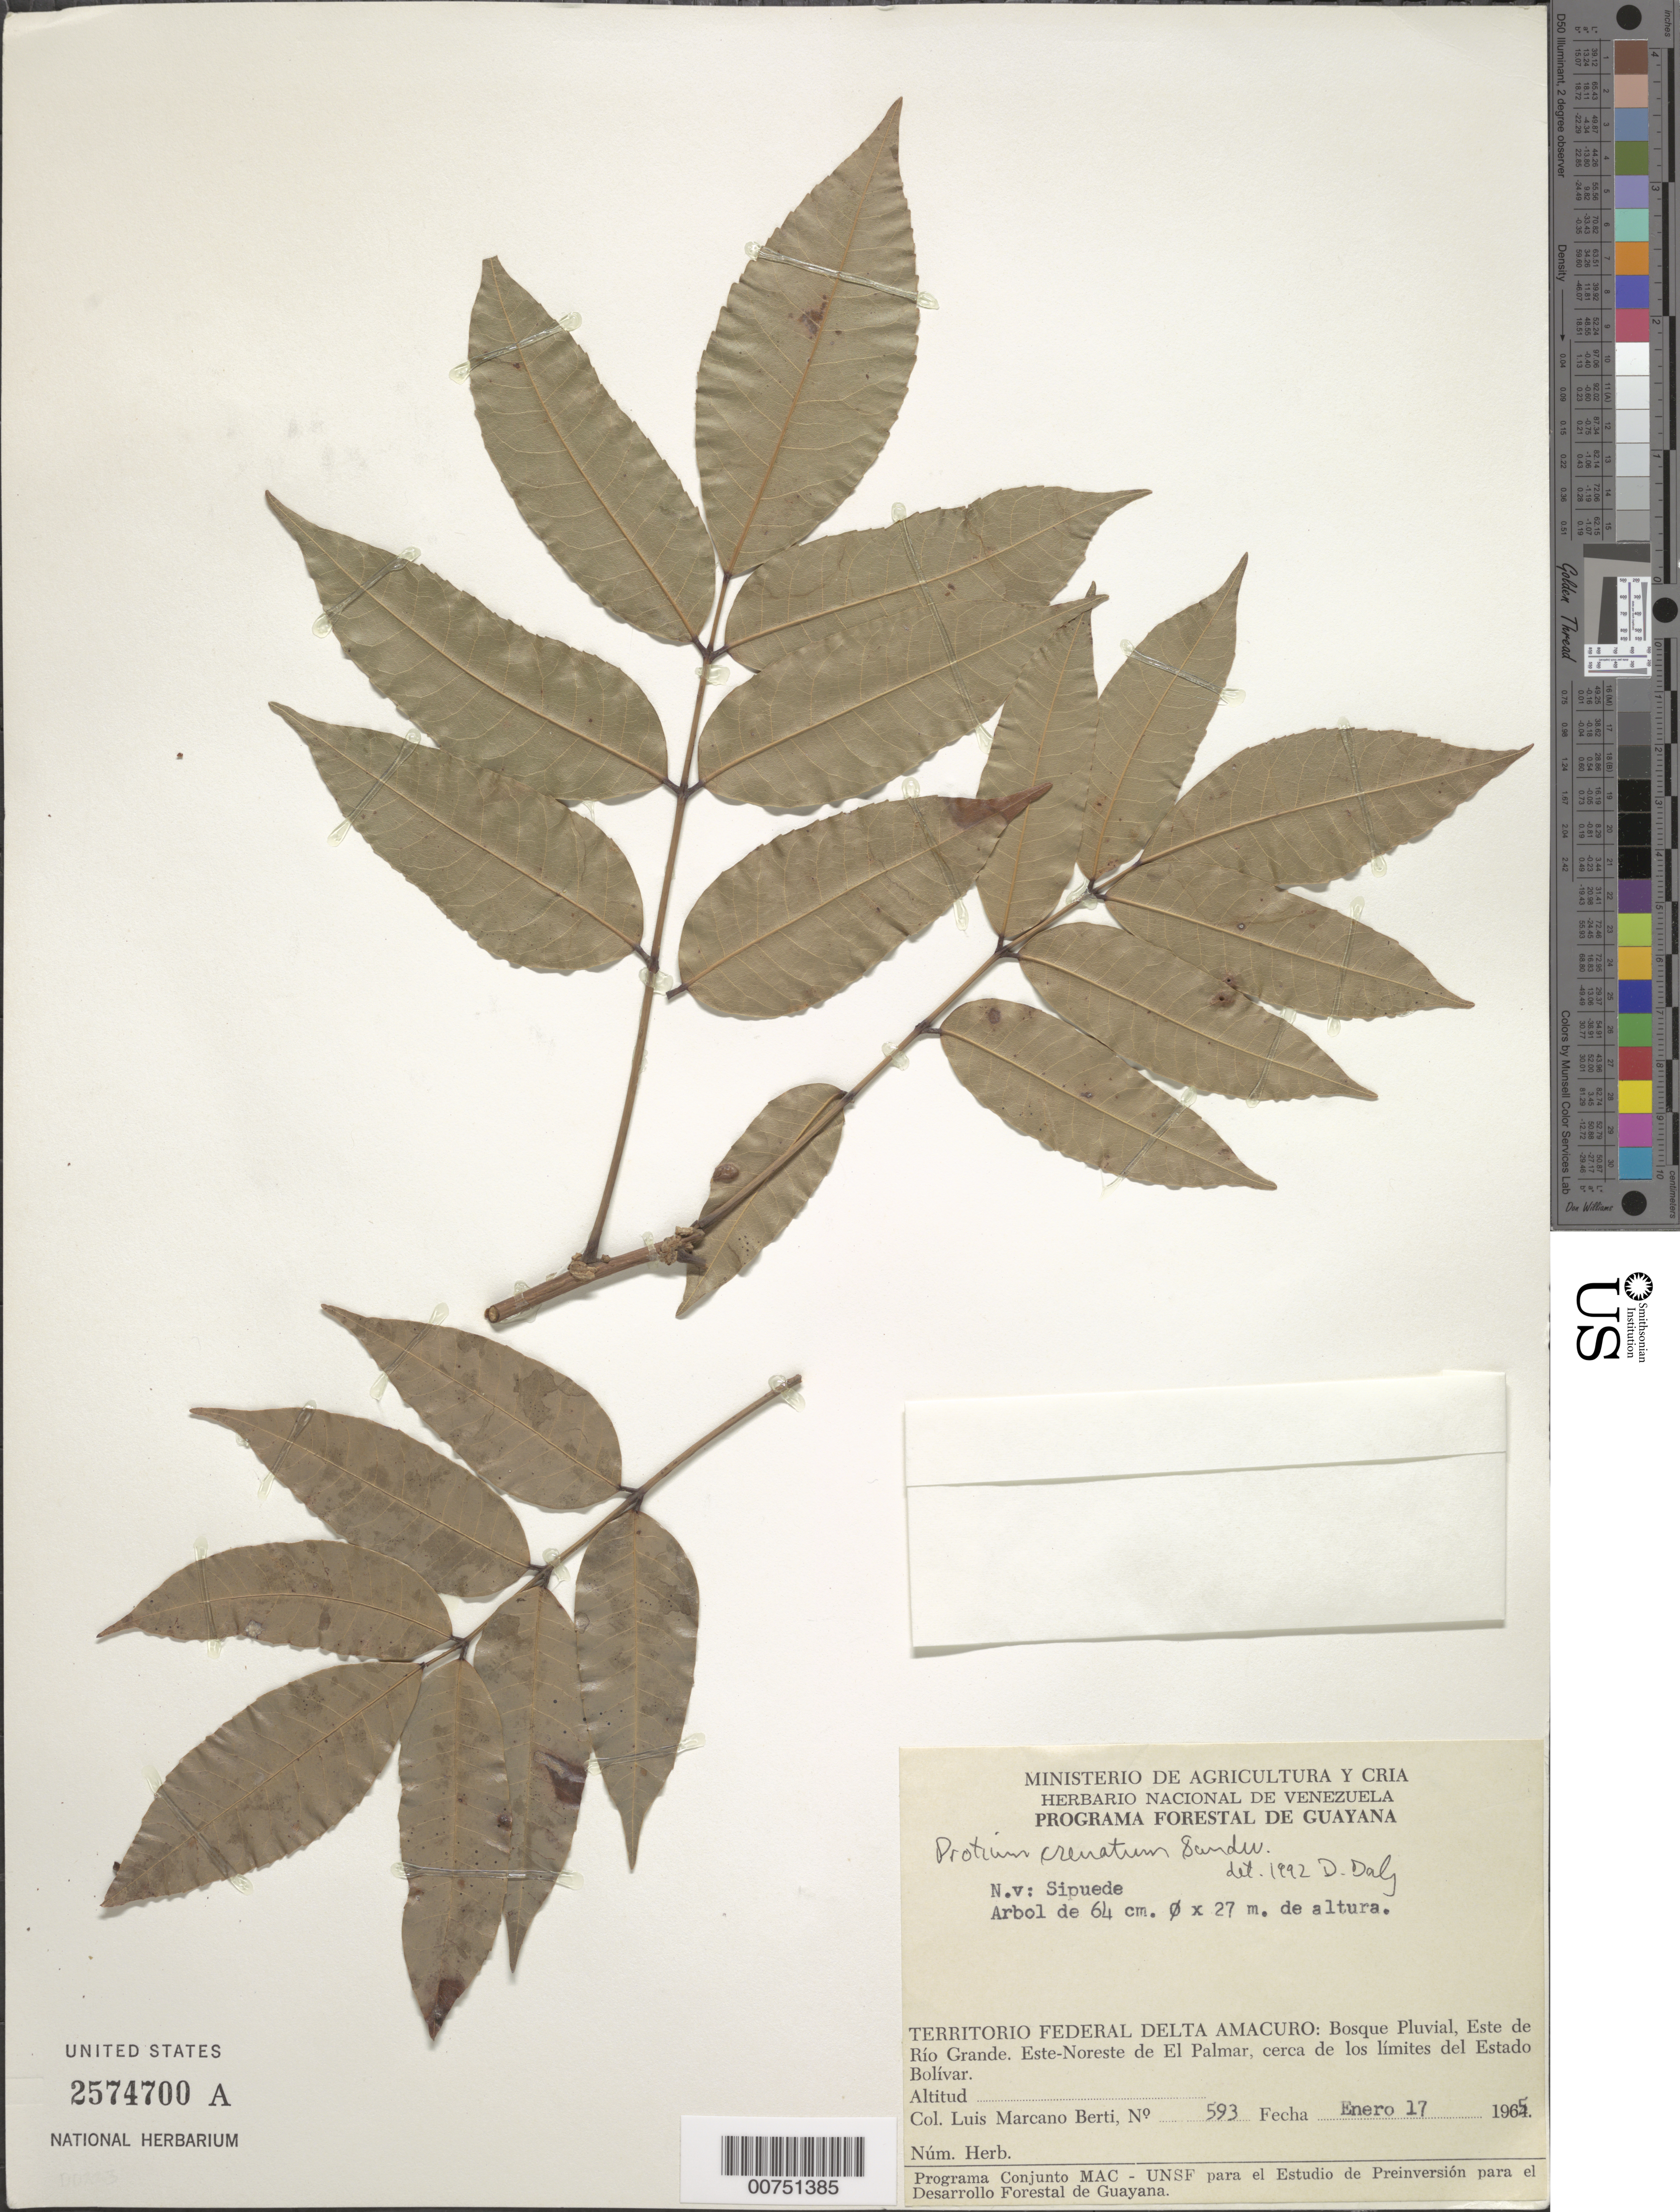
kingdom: Plantae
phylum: Tracheophyta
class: Magnoliopsida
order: Sapindales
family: Burseraceae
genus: Protium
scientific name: Protium crenatum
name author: Sandwith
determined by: Daly, D. C.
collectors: L. Marcano-Berti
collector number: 593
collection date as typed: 17-Jan-65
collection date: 1965-01-17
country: Venezuela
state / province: Delta Amacuro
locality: Este de Río Grande, ENE de El Palmar, cerca de los limites del Estado Bolívar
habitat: Bosque pluvial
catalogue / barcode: US 2574700A